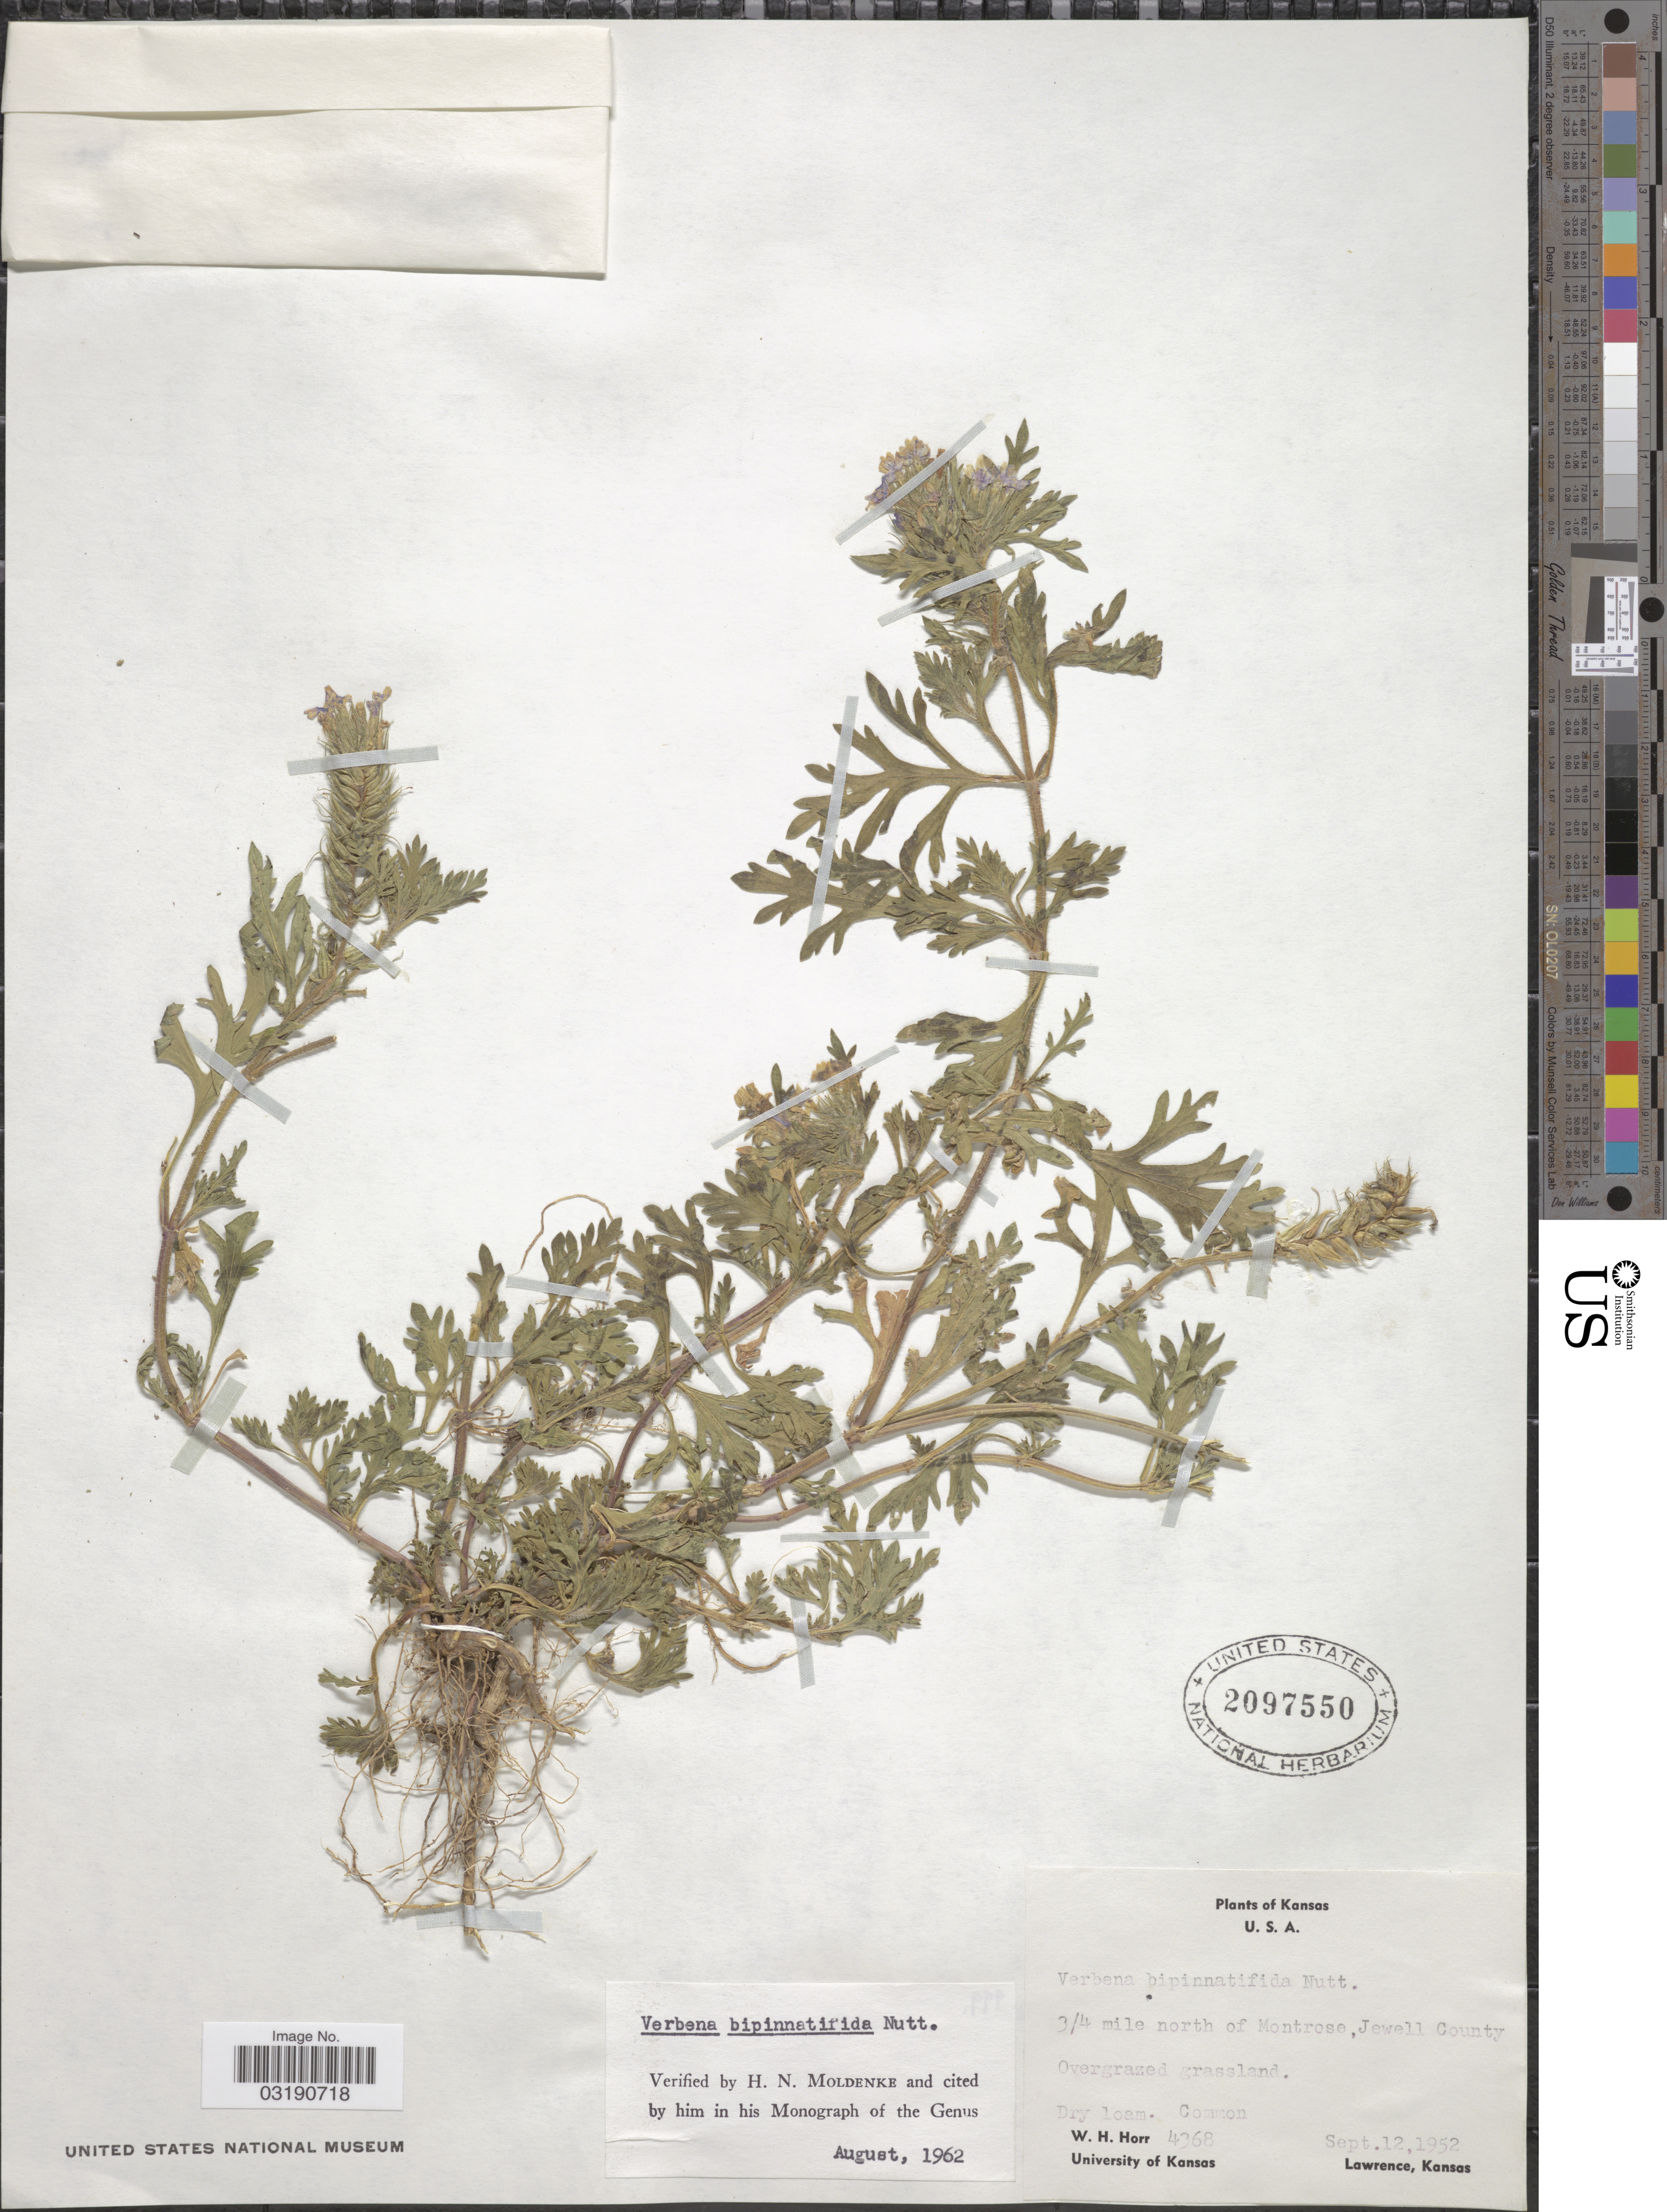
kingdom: Plantae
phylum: Tracheophyta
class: Magnoliopsida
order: Lamiales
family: Verbenaceae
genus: Verbena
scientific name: Verbena bipinnatifida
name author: (Schauer) Nutt.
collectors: W. H. Horr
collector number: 4368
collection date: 1952-09-12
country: United States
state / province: Kansas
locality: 3/4 mile north of Montrose, Jewell County.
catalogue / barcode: US 2097550